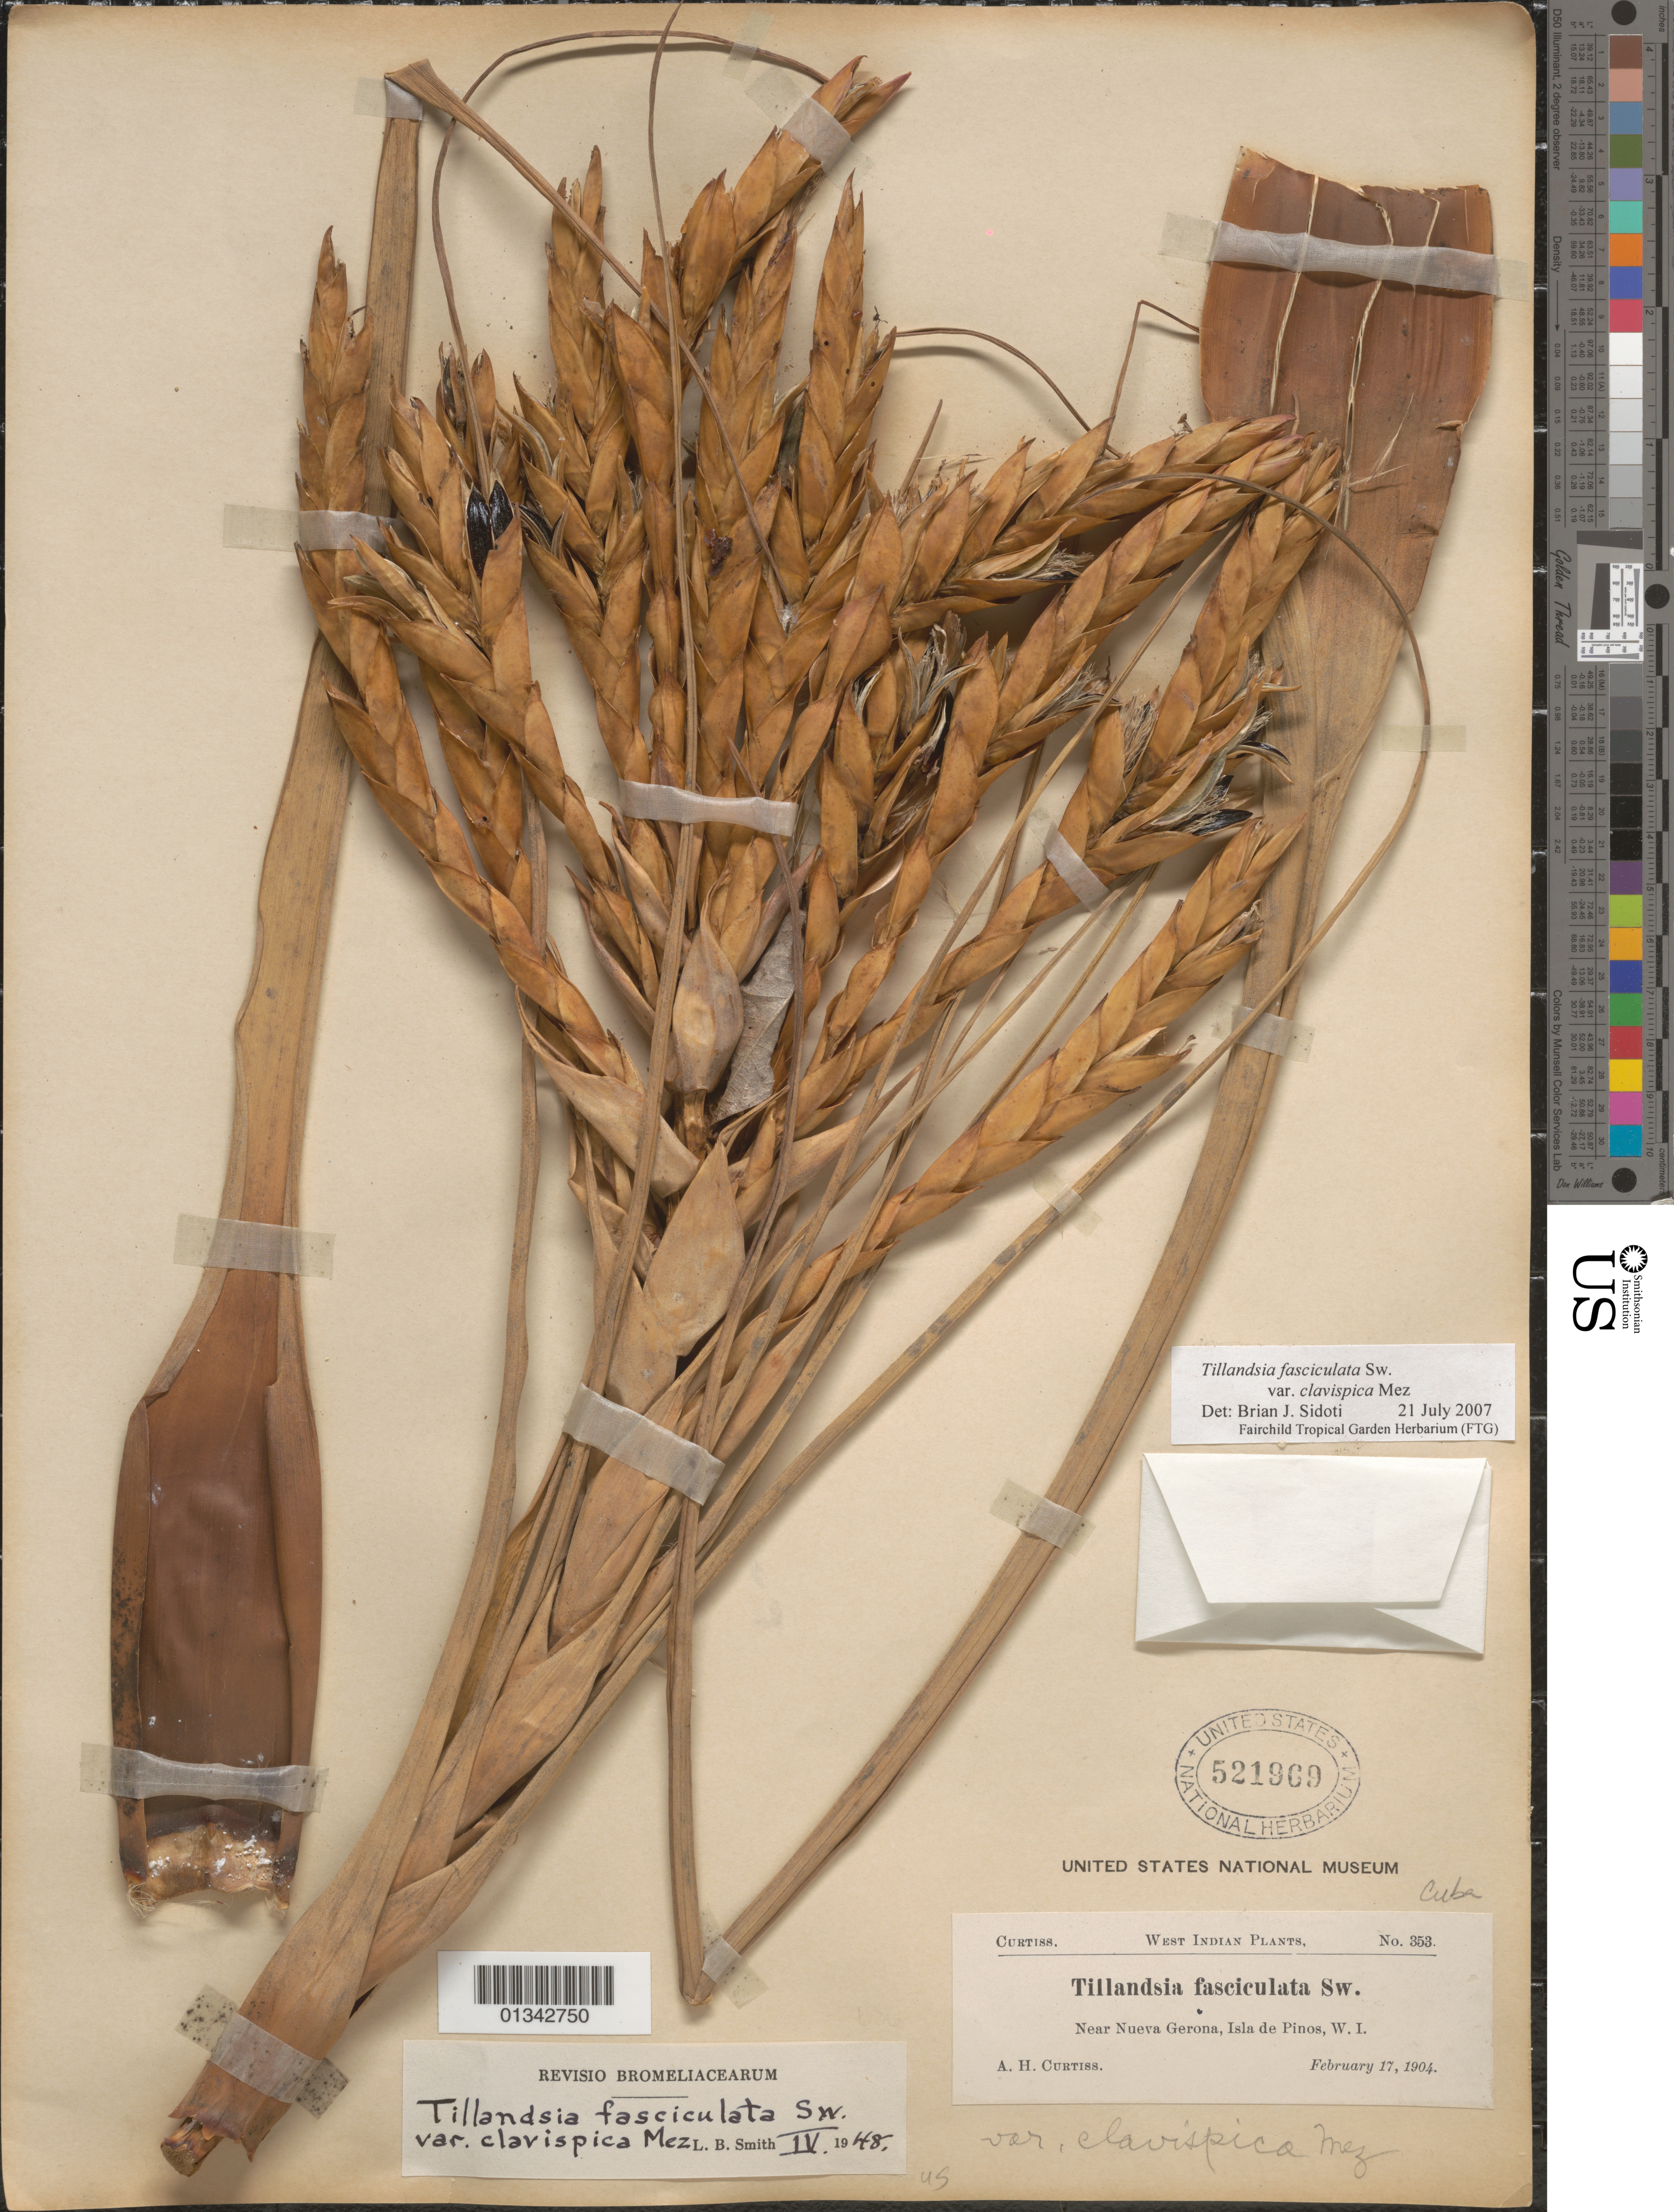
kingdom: Plantae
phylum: Tracheophyta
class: Liliopsida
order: Poales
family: Bromeliaceae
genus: Tillandsia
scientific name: Tillandsia fasciculata var. clavispica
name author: Mez in A. DC.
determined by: Sidoti, B. J.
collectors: A. H. Curtiss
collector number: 353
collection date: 1904-02-17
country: Cuba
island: Isla de La Juventud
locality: Isla de Pinos [Isla de la Juventud], Nueva Gerona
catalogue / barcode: US 521969